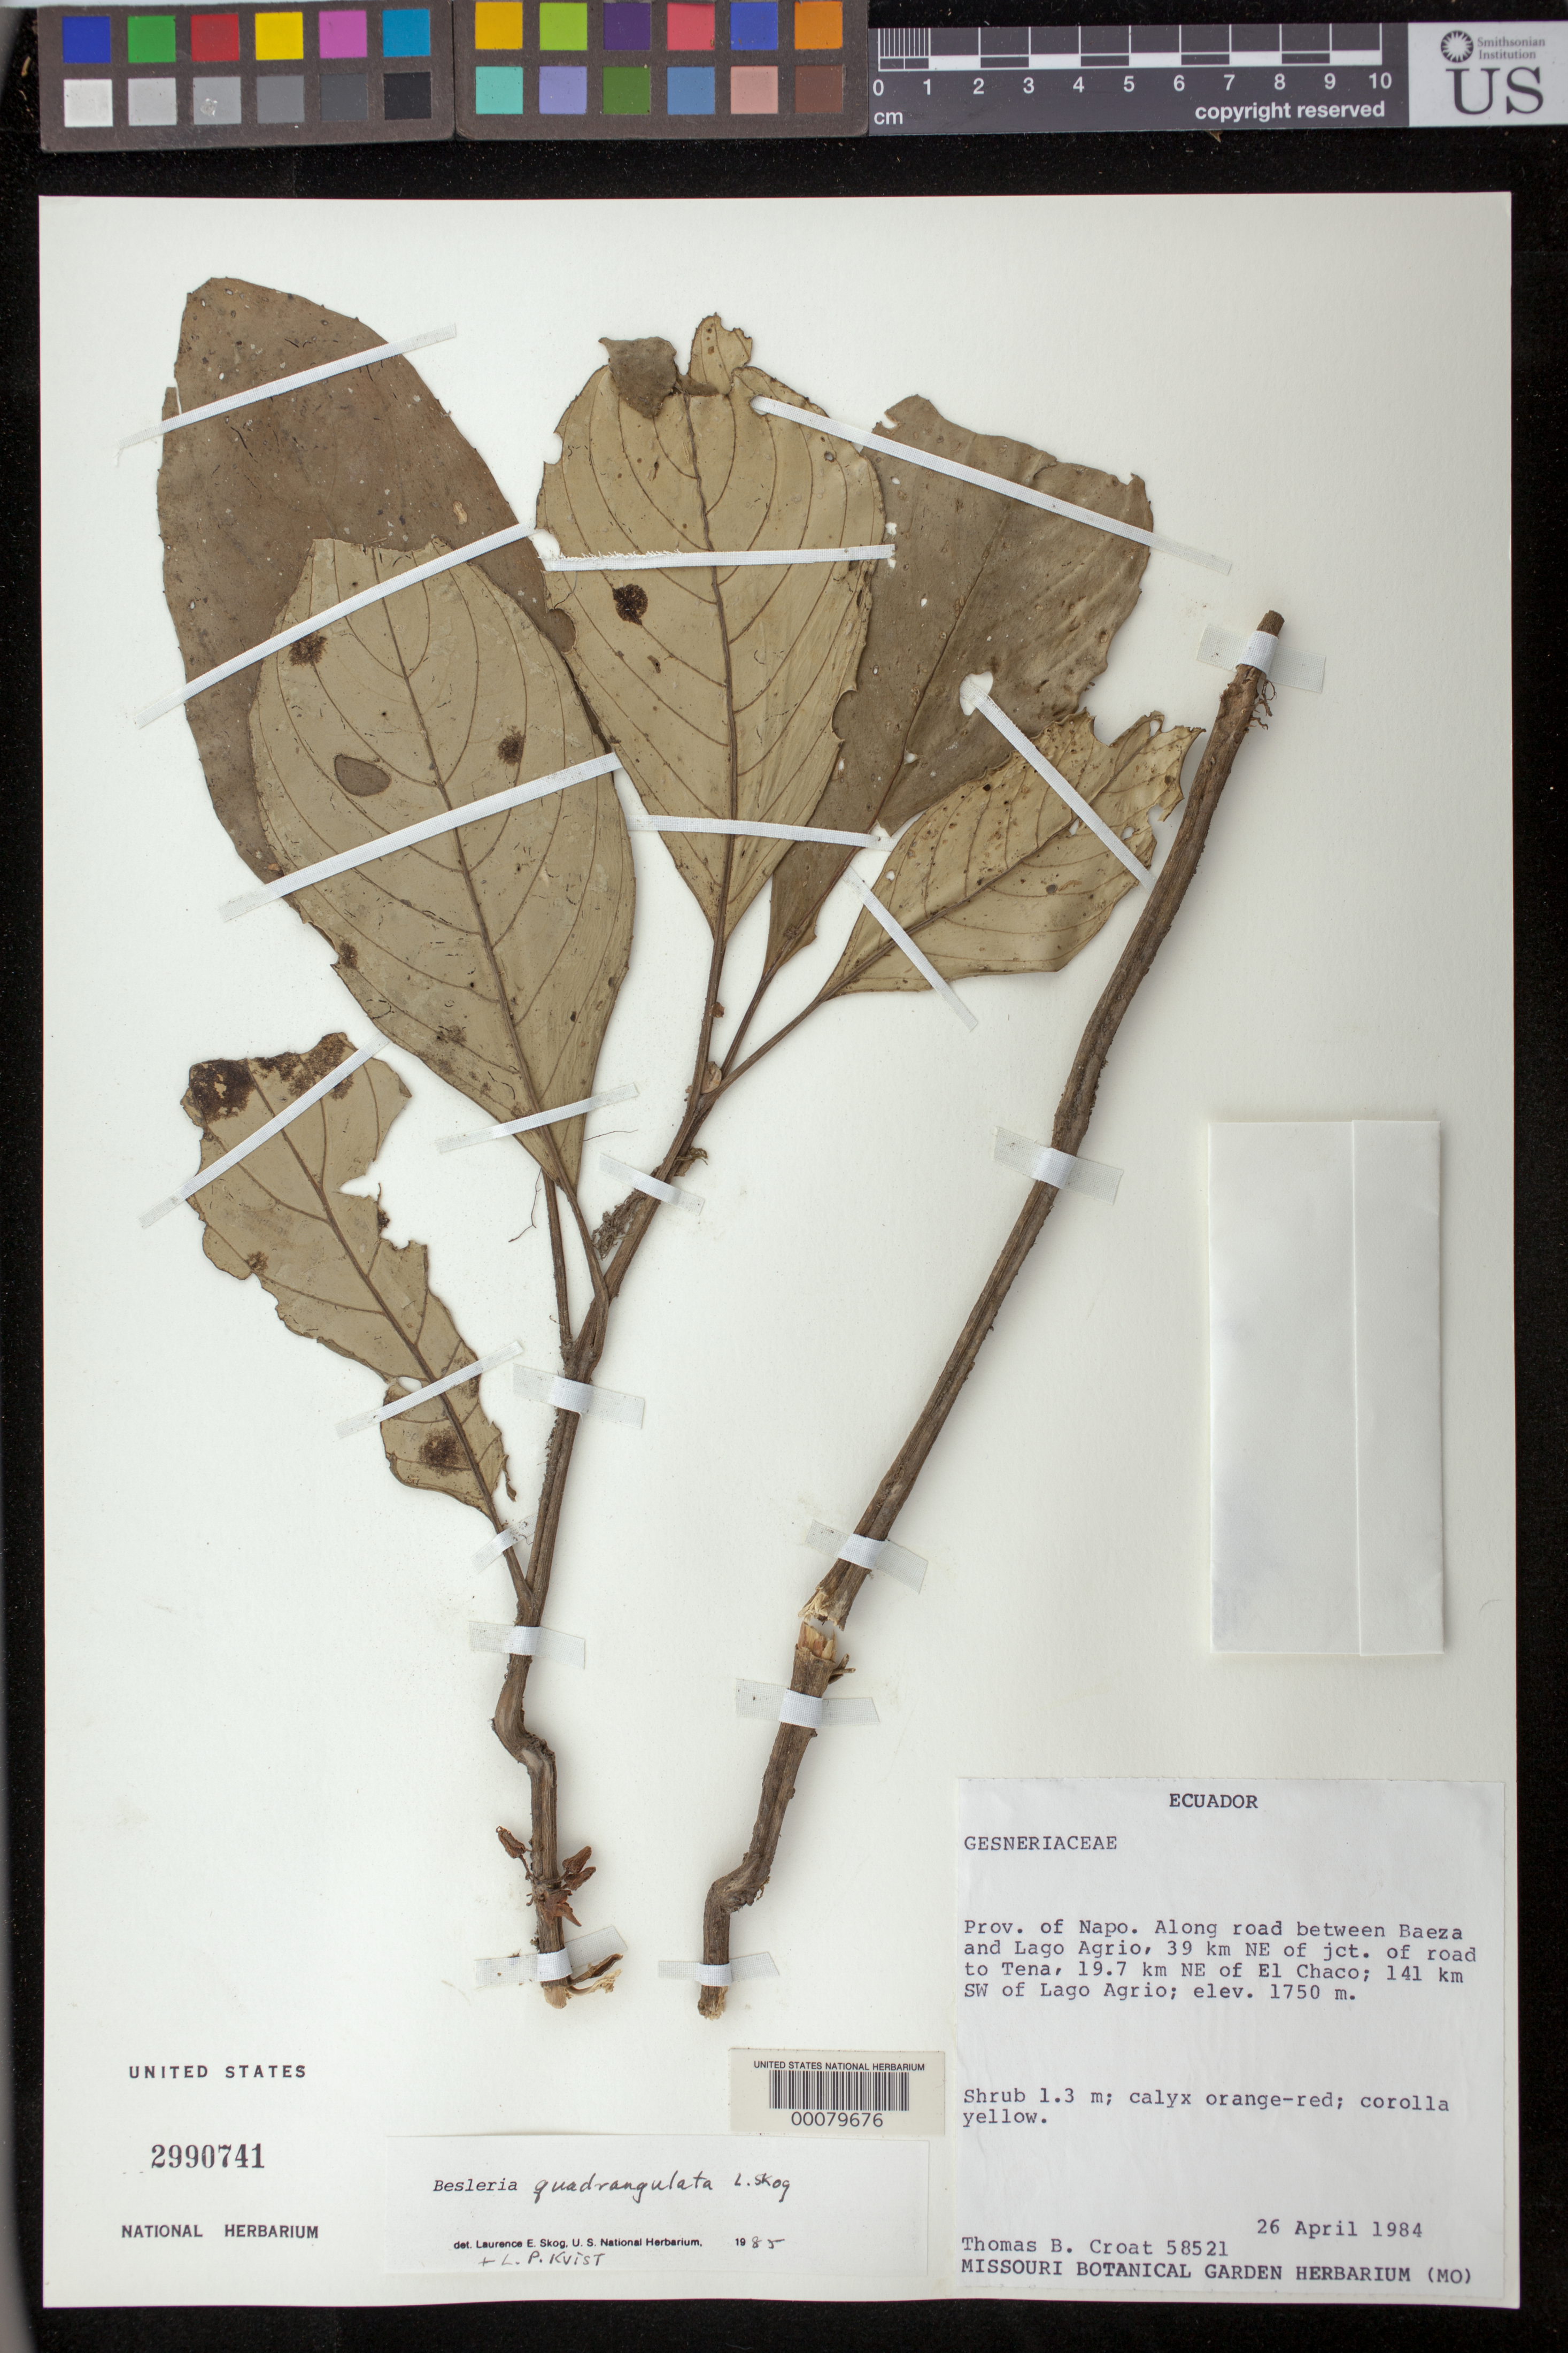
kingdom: Plantae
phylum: Tracheophyta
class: Magnoliopsida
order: Lamiales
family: Gesneriaceae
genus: Besleria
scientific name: Besleria quadrangulata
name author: L.E. Skog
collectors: T. B. Croat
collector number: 58521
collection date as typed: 26 Apr 1984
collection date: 1984-04-26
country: Ecuador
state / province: Napo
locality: Along road between Baeza & Lago Agrio, 39 km NE of jct of road to Tena, 19.7 km NE of El Chaco, 141 km SW of Lago Agrio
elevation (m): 1750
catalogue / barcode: US 2990741